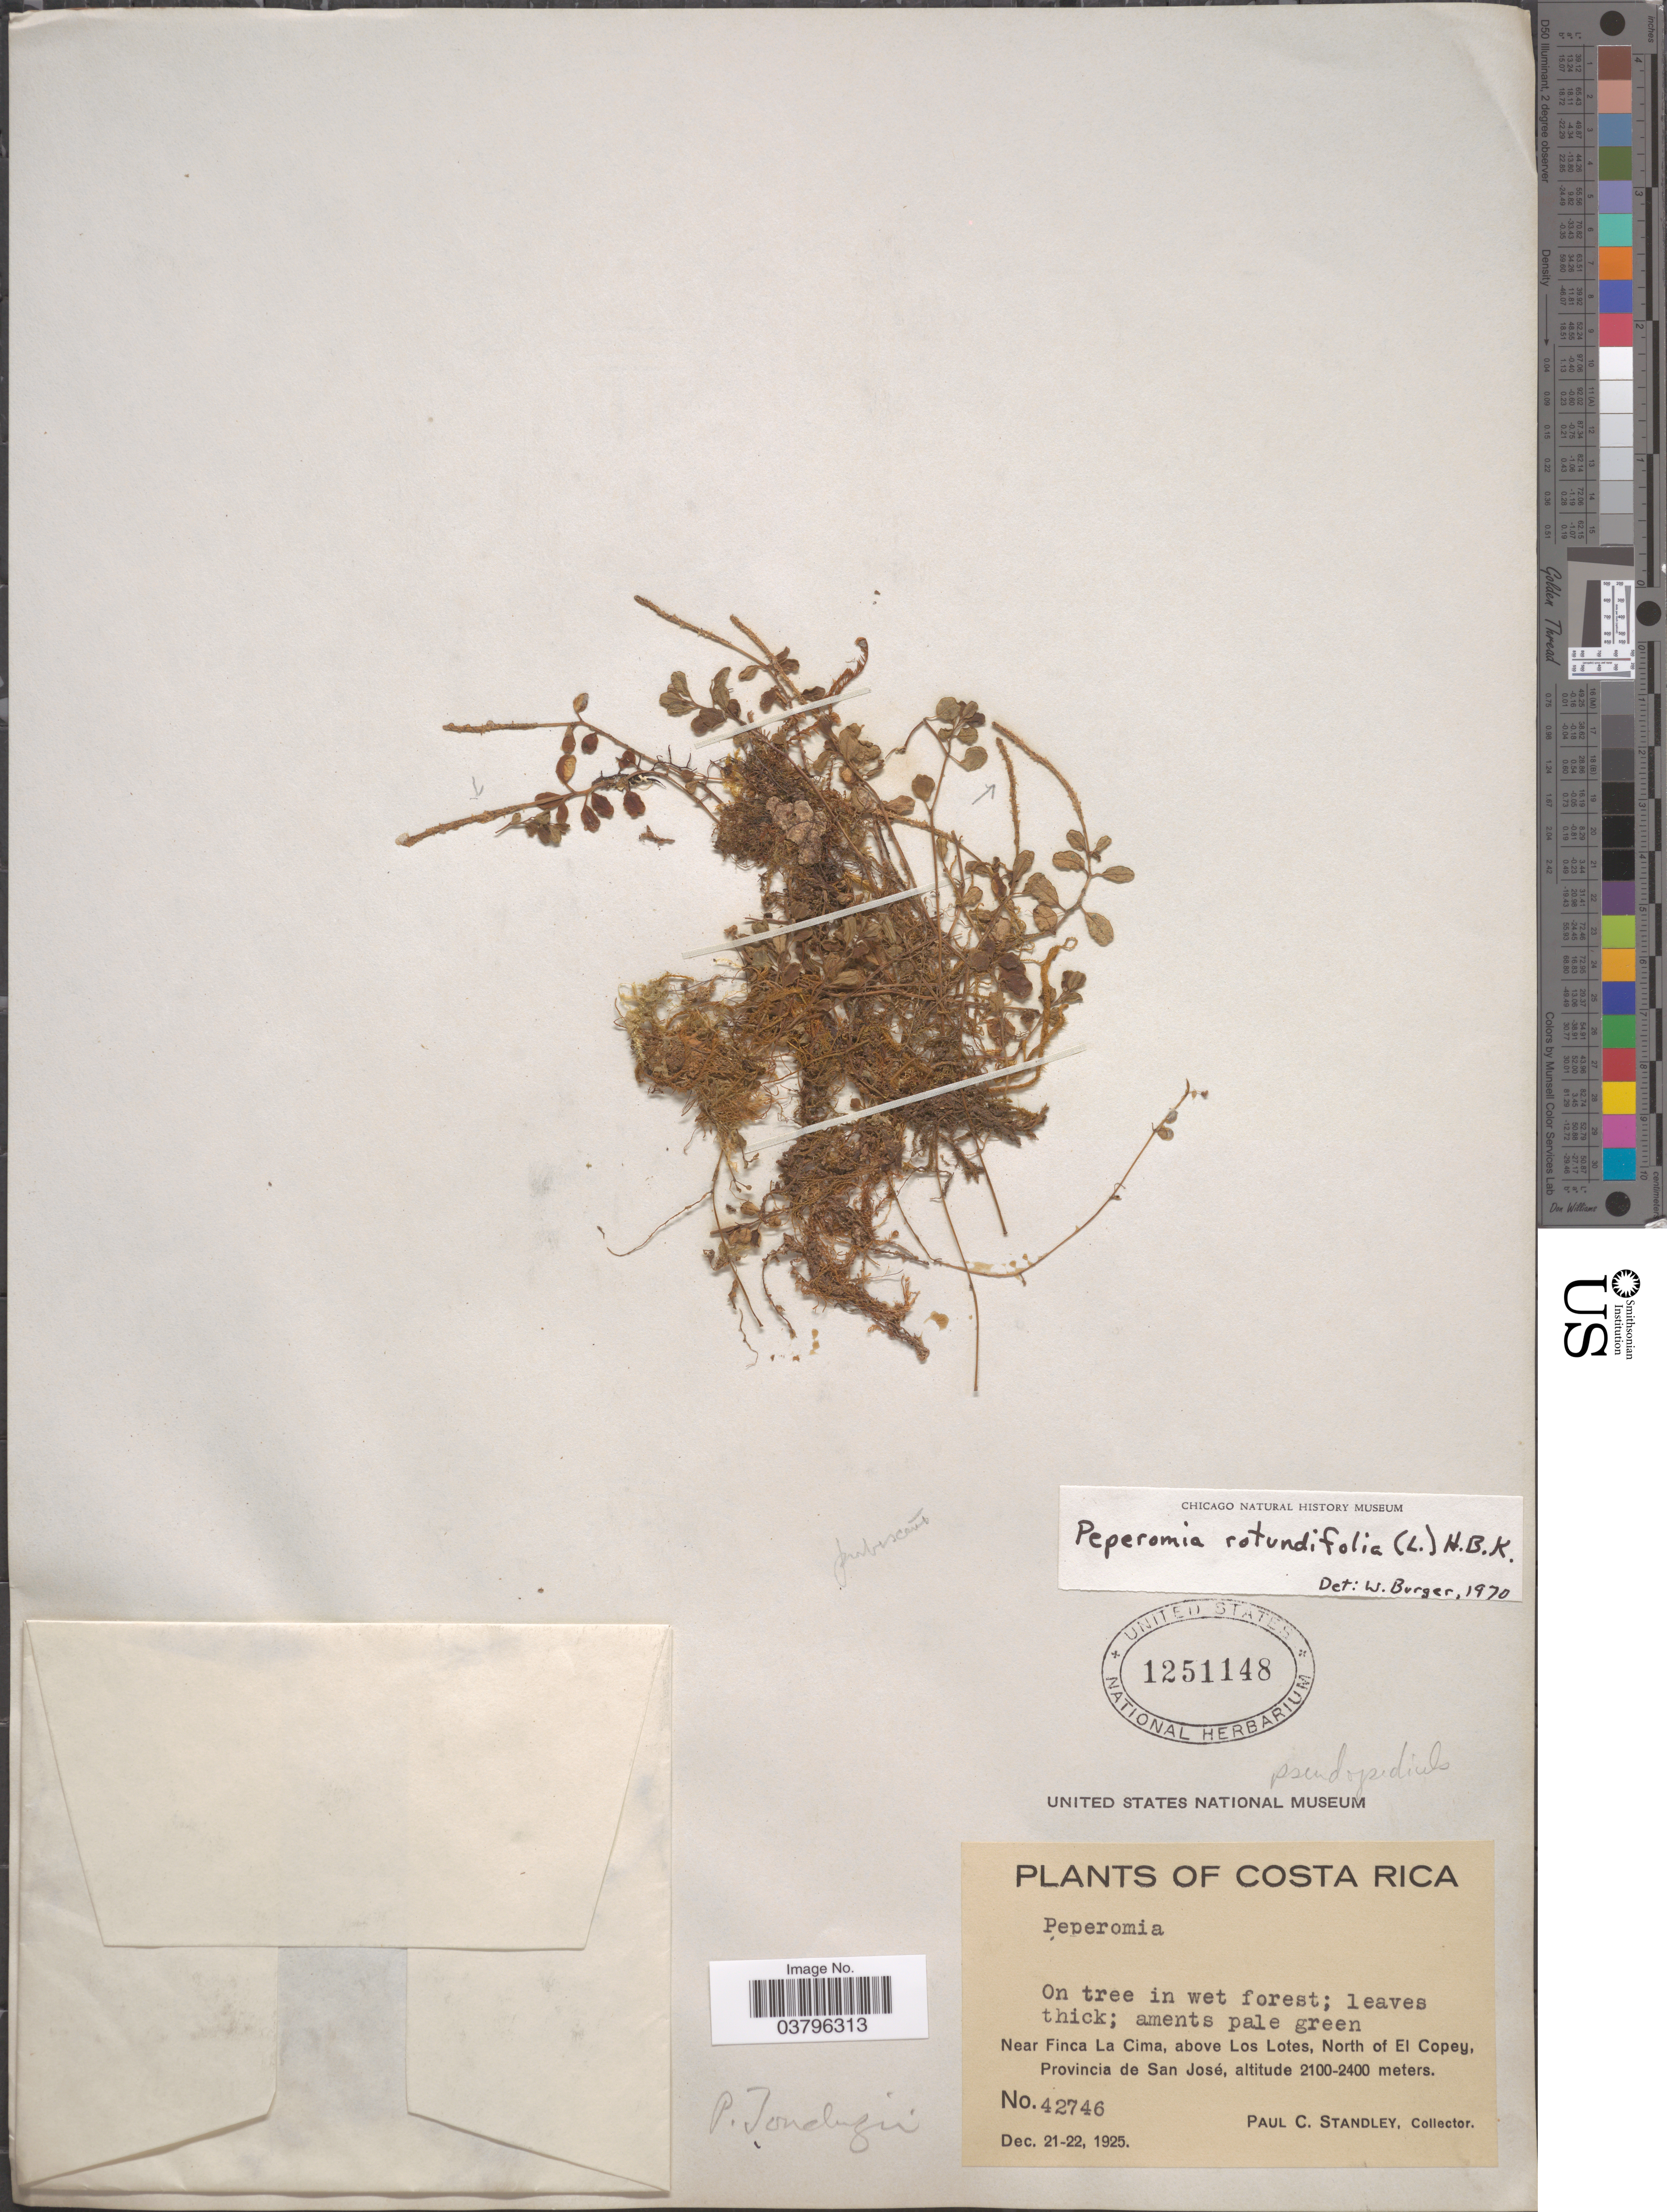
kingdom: Plantae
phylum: Tracheophyta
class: Magnoliopsida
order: Piperales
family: Piperaceae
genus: Peperomia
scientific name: Peperomia tonduzii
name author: C. DC.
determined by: Jiménez, José Estaban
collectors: P. C. Standley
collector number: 42746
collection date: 1925-12-21/1925-12-22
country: Costa Rica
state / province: San José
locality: Near Finca La Cima, above Los Lotes, North of El Copey.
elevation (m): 2100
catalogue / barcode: US 1251148